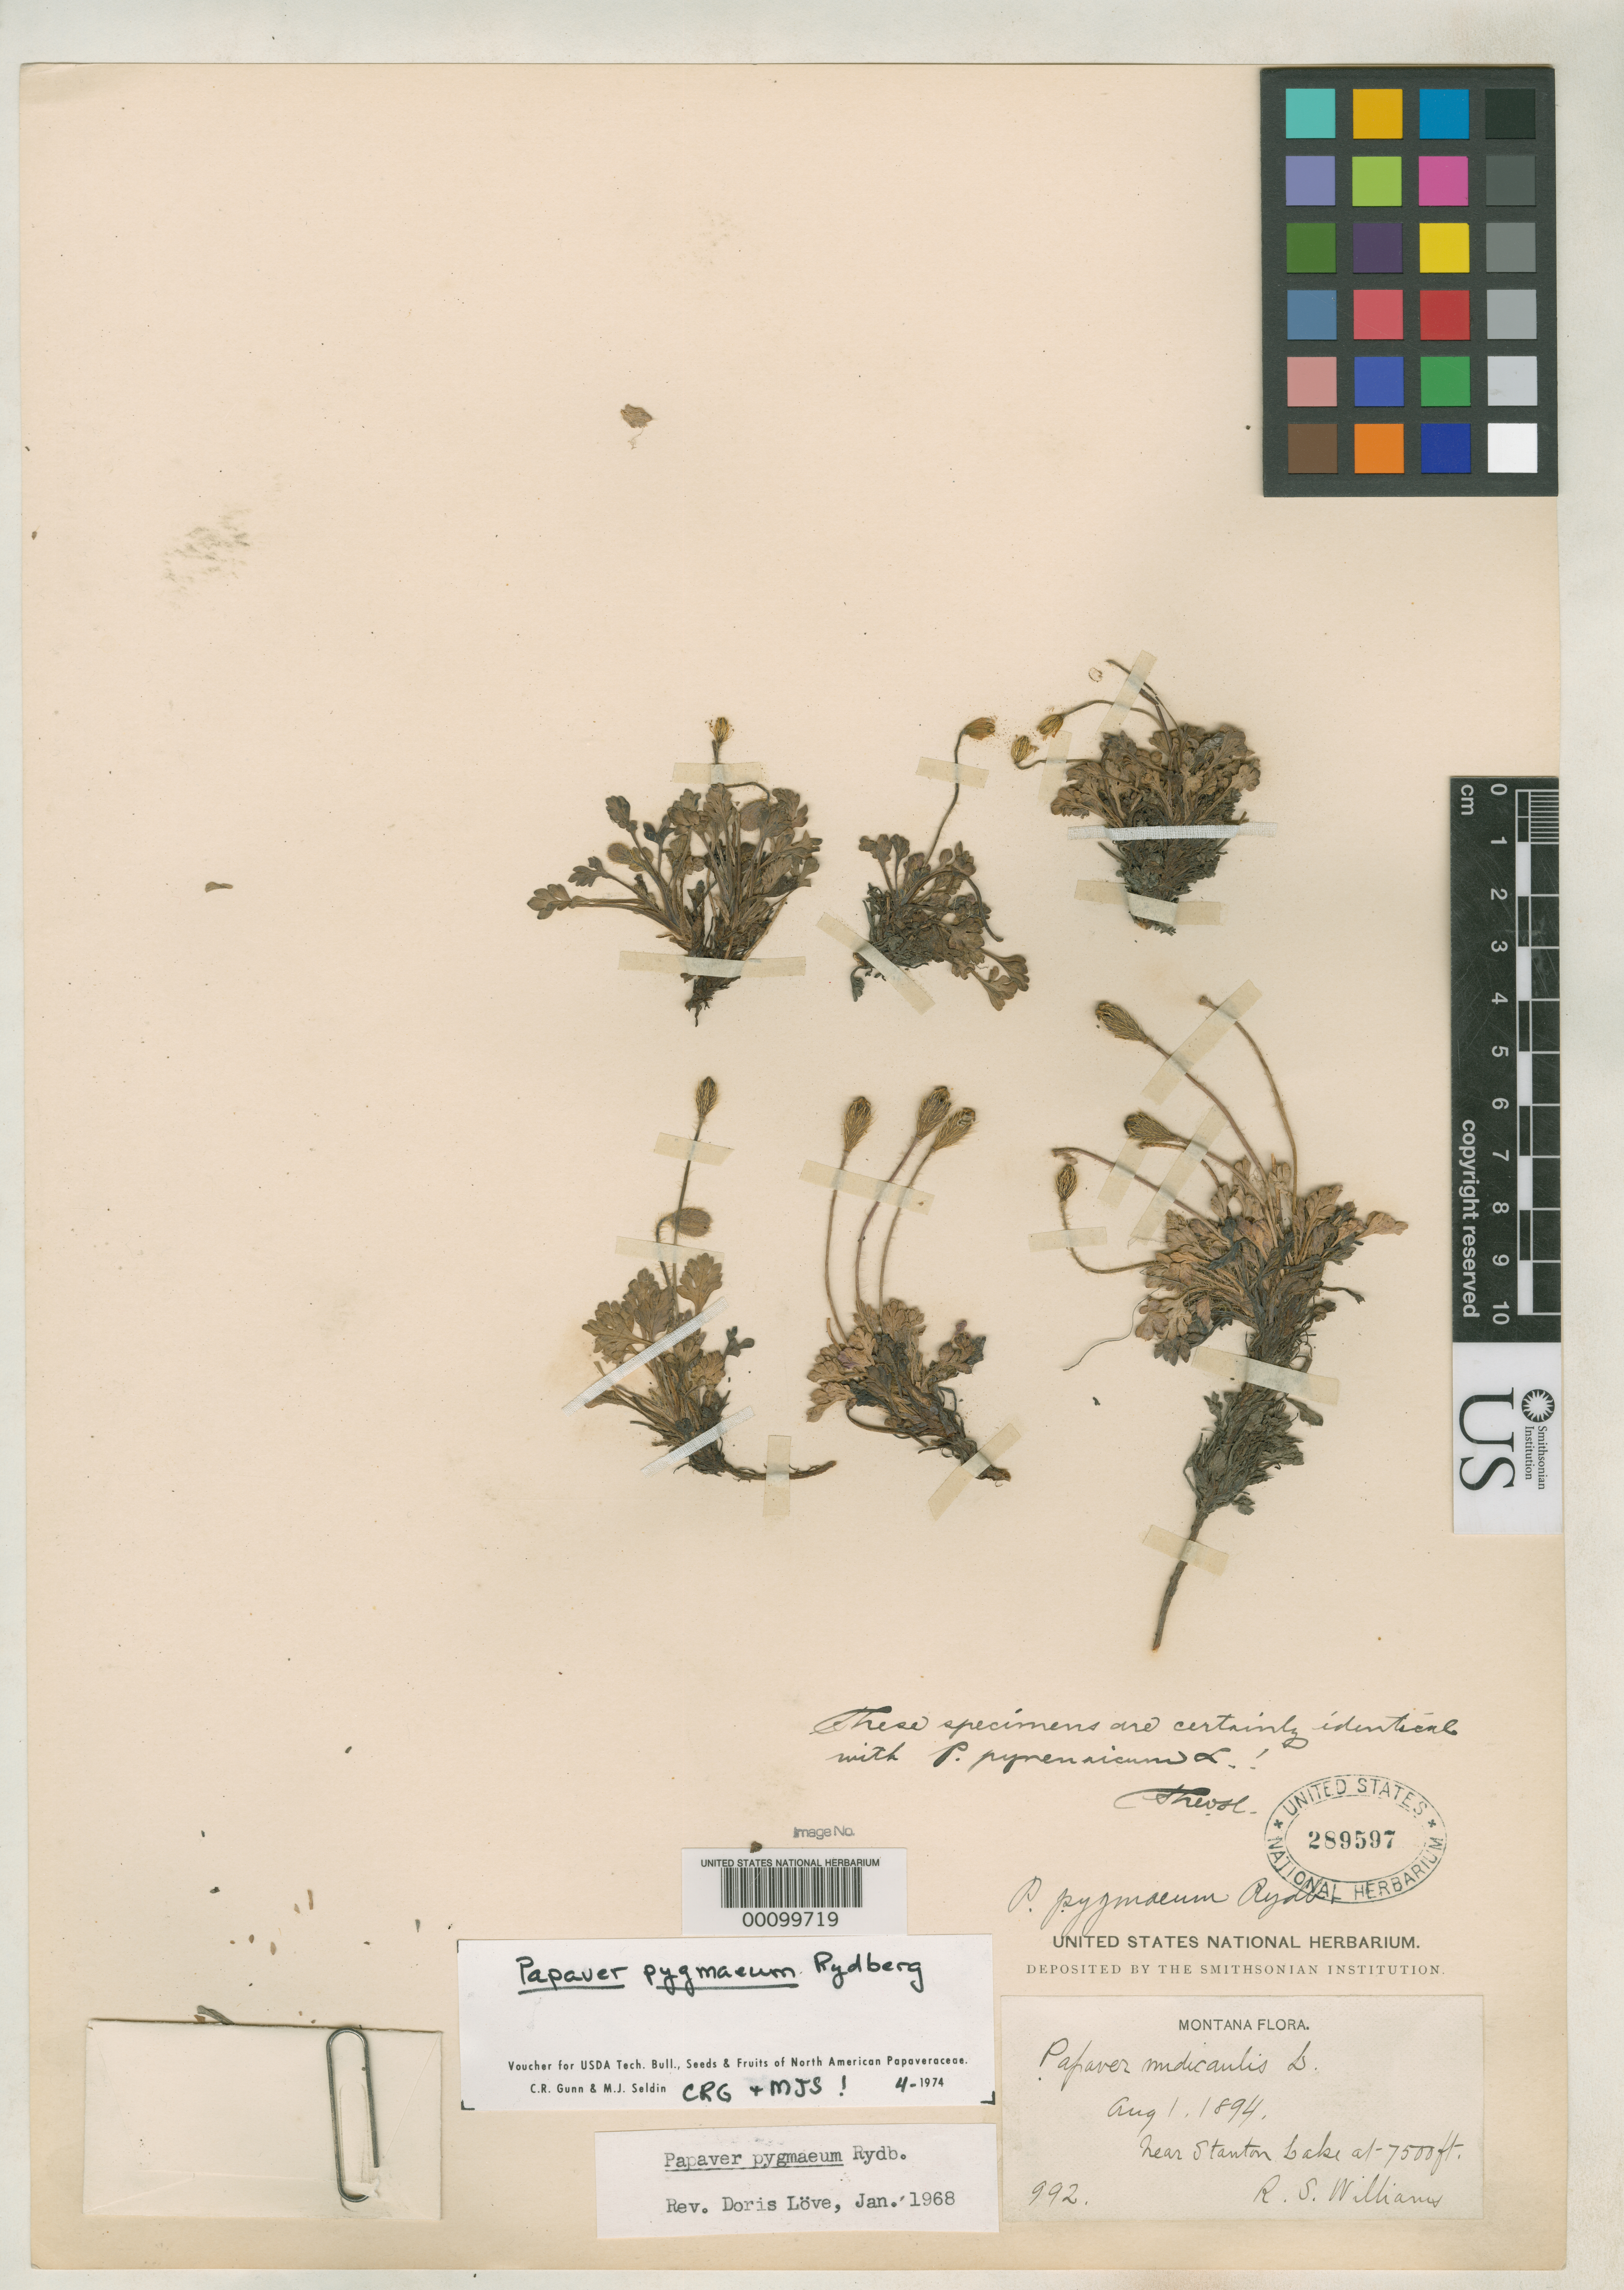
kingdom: Plantae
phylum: Tracheophyta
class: Magnoliopsida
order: Ranunculales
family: Papaveraceae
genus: Papaver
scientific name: Papaver pygmaeum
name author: Rydb.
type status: Isotype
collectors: R. S. Williams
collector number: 992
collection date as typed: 01 Aug 1894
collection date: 1894-08-01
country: United States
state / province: Montana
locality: Near Stanton Lake.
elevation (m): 2286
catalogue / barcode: US 289597